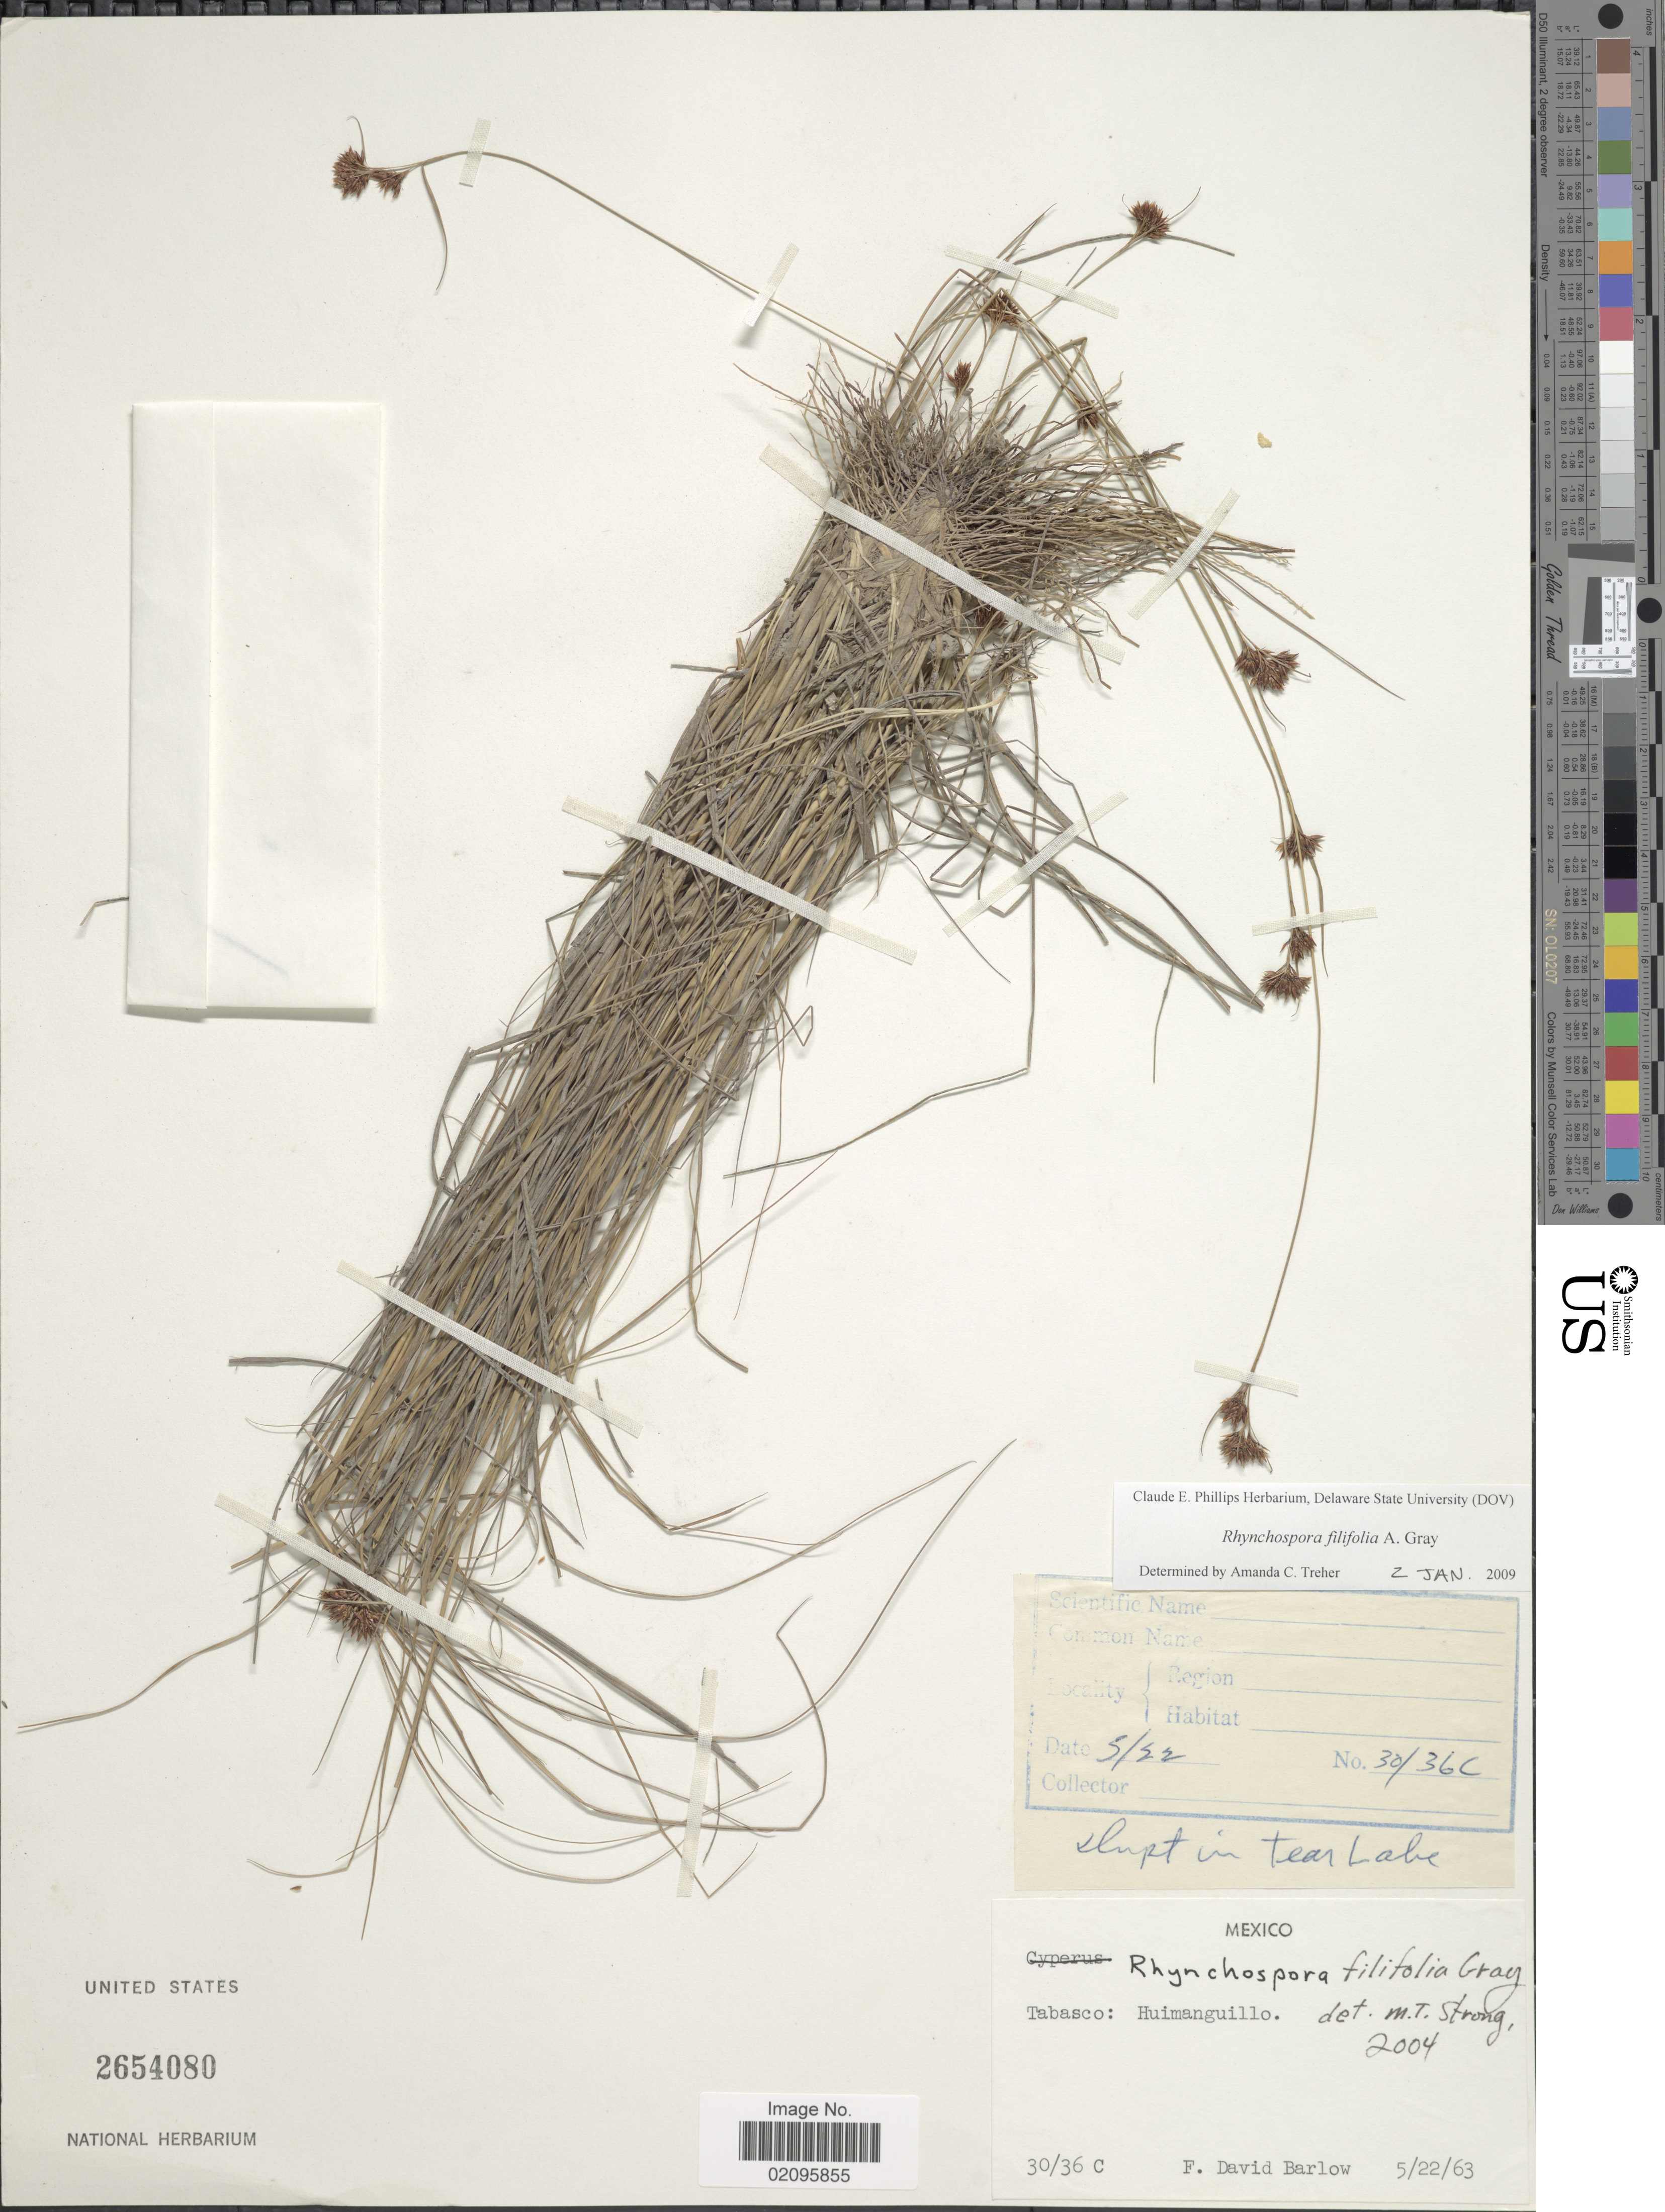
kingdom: Plantae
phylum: Tracheophyta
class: Liliopsida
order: Poales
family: Cyperaceae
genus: Rhynchospora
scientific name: Rhynchospora filifolia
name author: A. Gray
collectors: F. D. Barlow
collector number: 30/36 C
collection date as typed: Transcribed d/m/y: 22/5/63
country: Mexico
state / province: Tabasco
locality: Huimanguillo.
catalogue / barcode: US 2654080